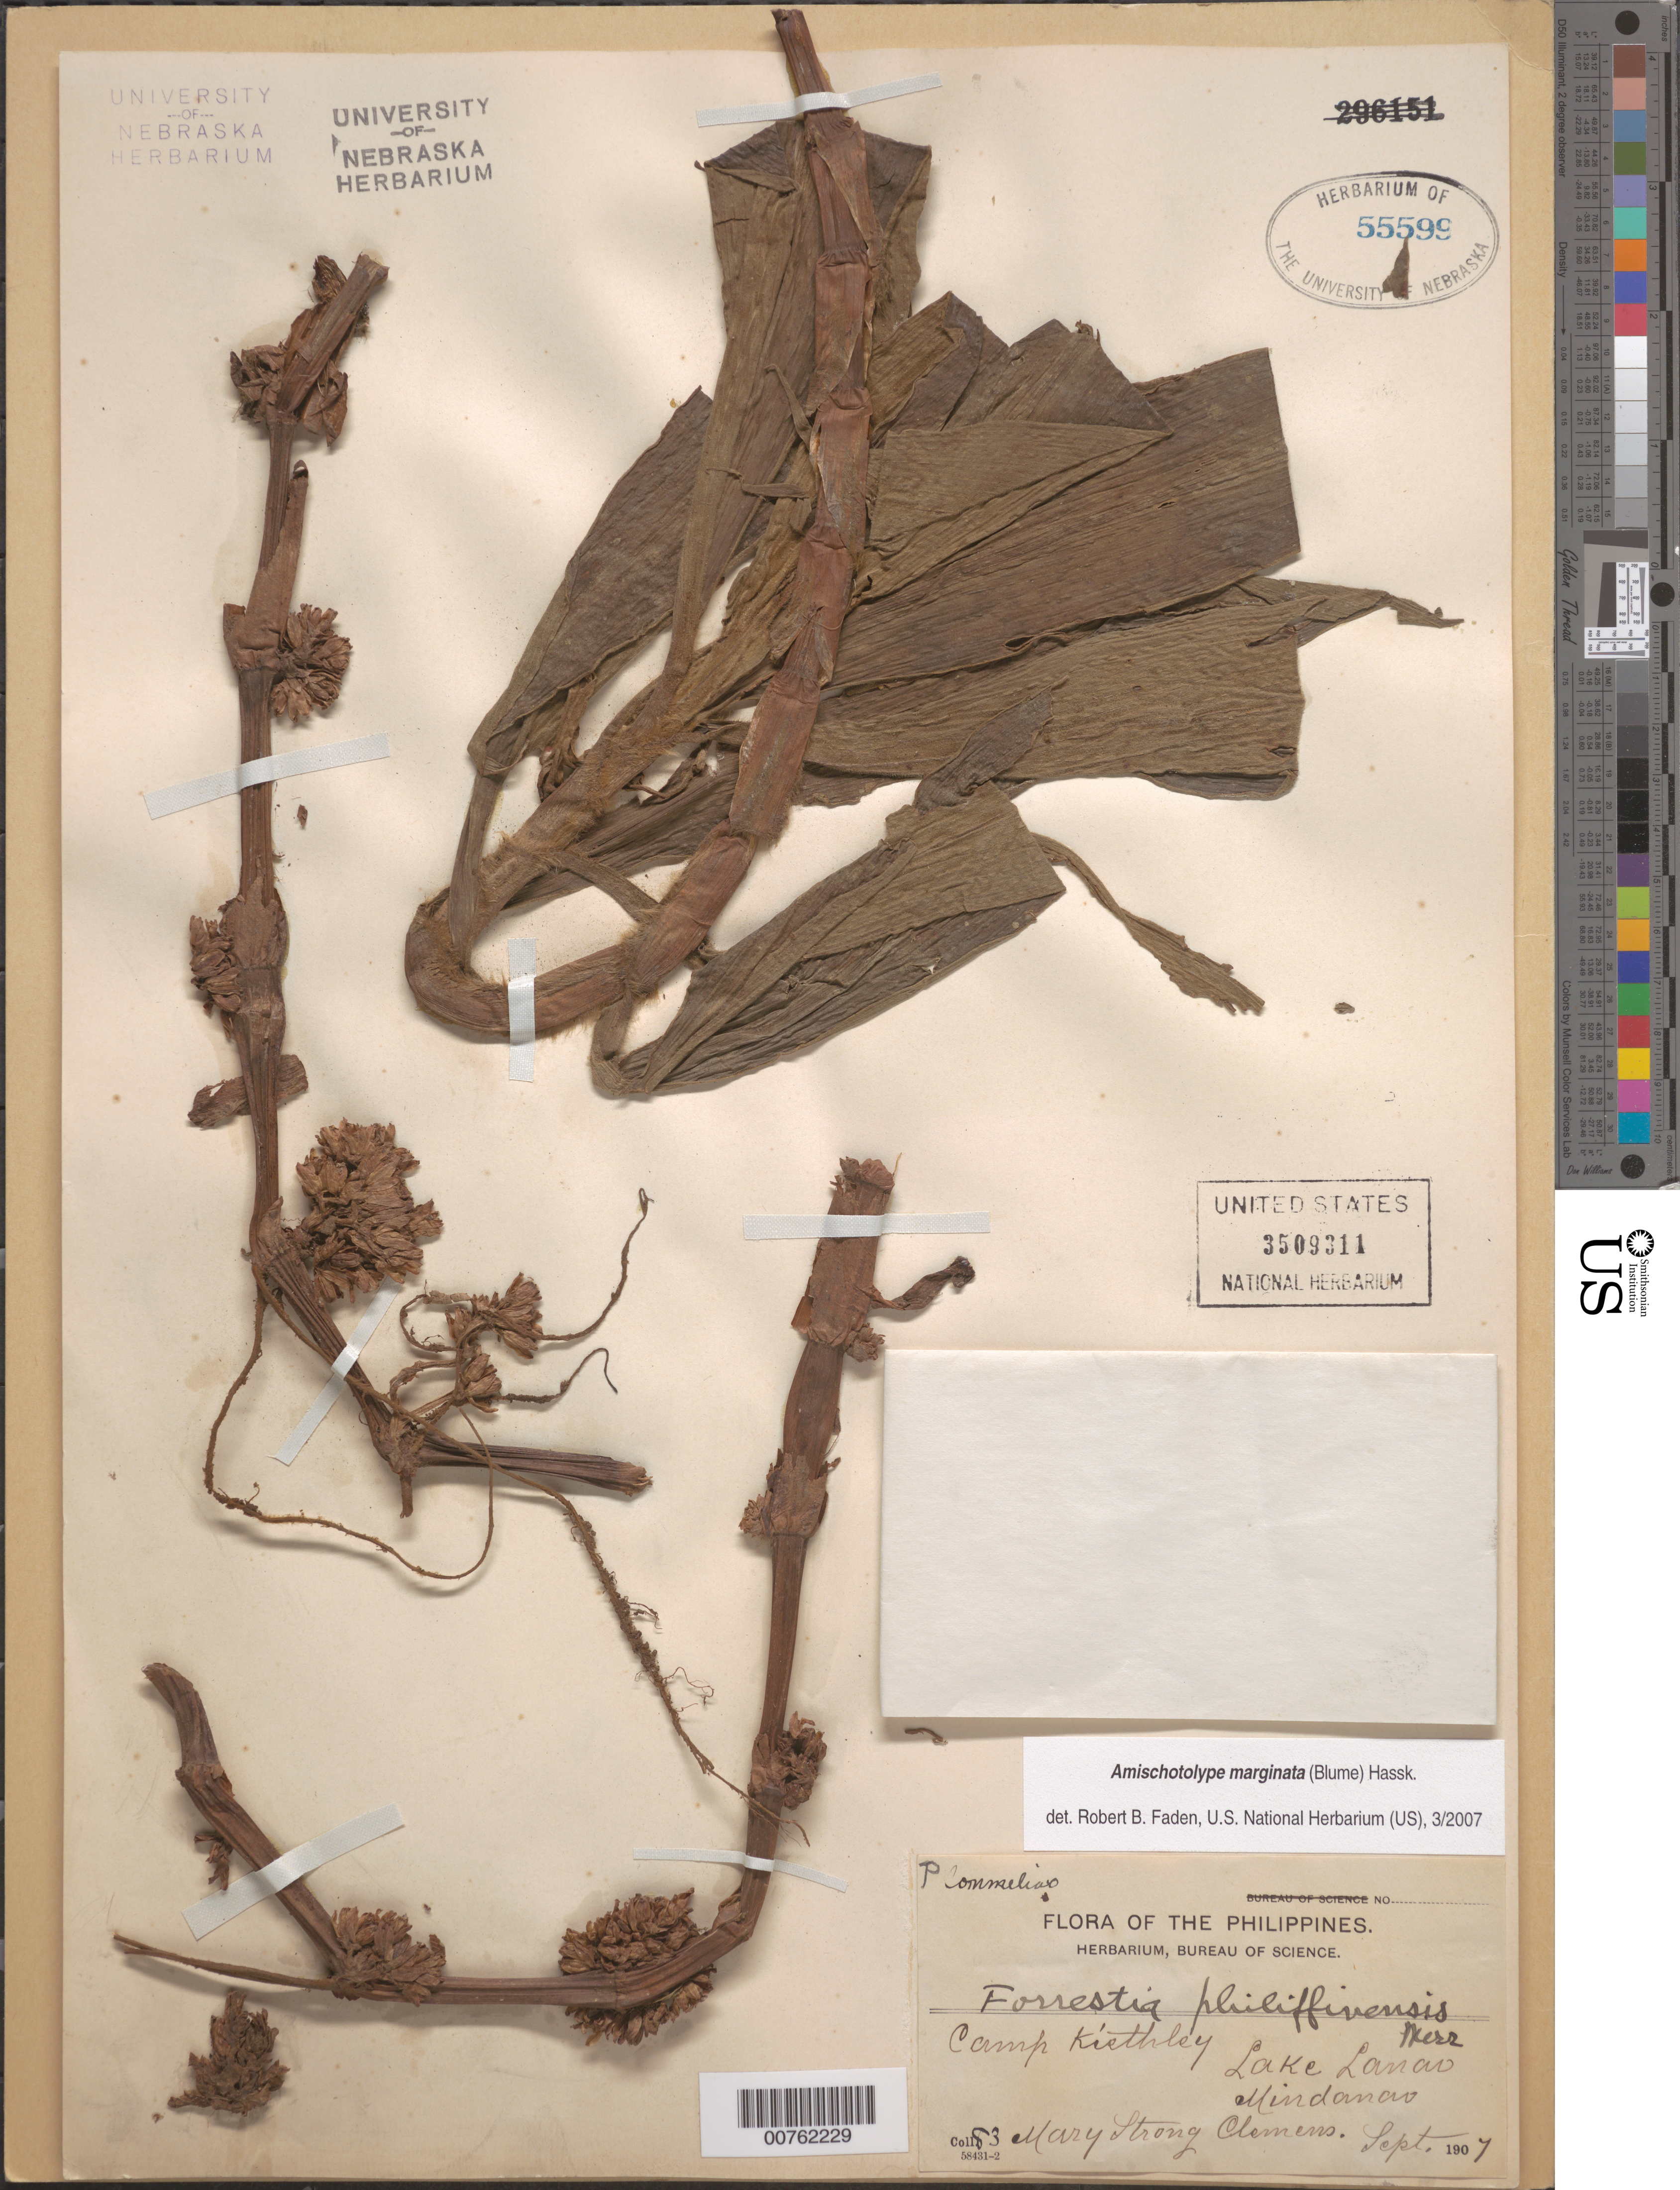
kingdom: Plantae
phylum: Tracheophyta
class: Liliopsida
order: Commelinales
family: Commelinaceae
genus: Amischotolype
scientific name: Amischotolype marginata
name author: (Blume) Hassk.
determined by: Faden, Robert B., (US), Smithsonian Institution - National Museum of Natural History (UNITED STATES)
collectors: M. S. Clemens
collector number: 83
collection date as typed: Sep 1907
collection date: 1907-09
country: Philippines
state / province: Muslim Mindanao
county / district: Lanao del Sur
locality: Camp Kisthley. Lake Lanar.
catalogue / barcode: US 3509311